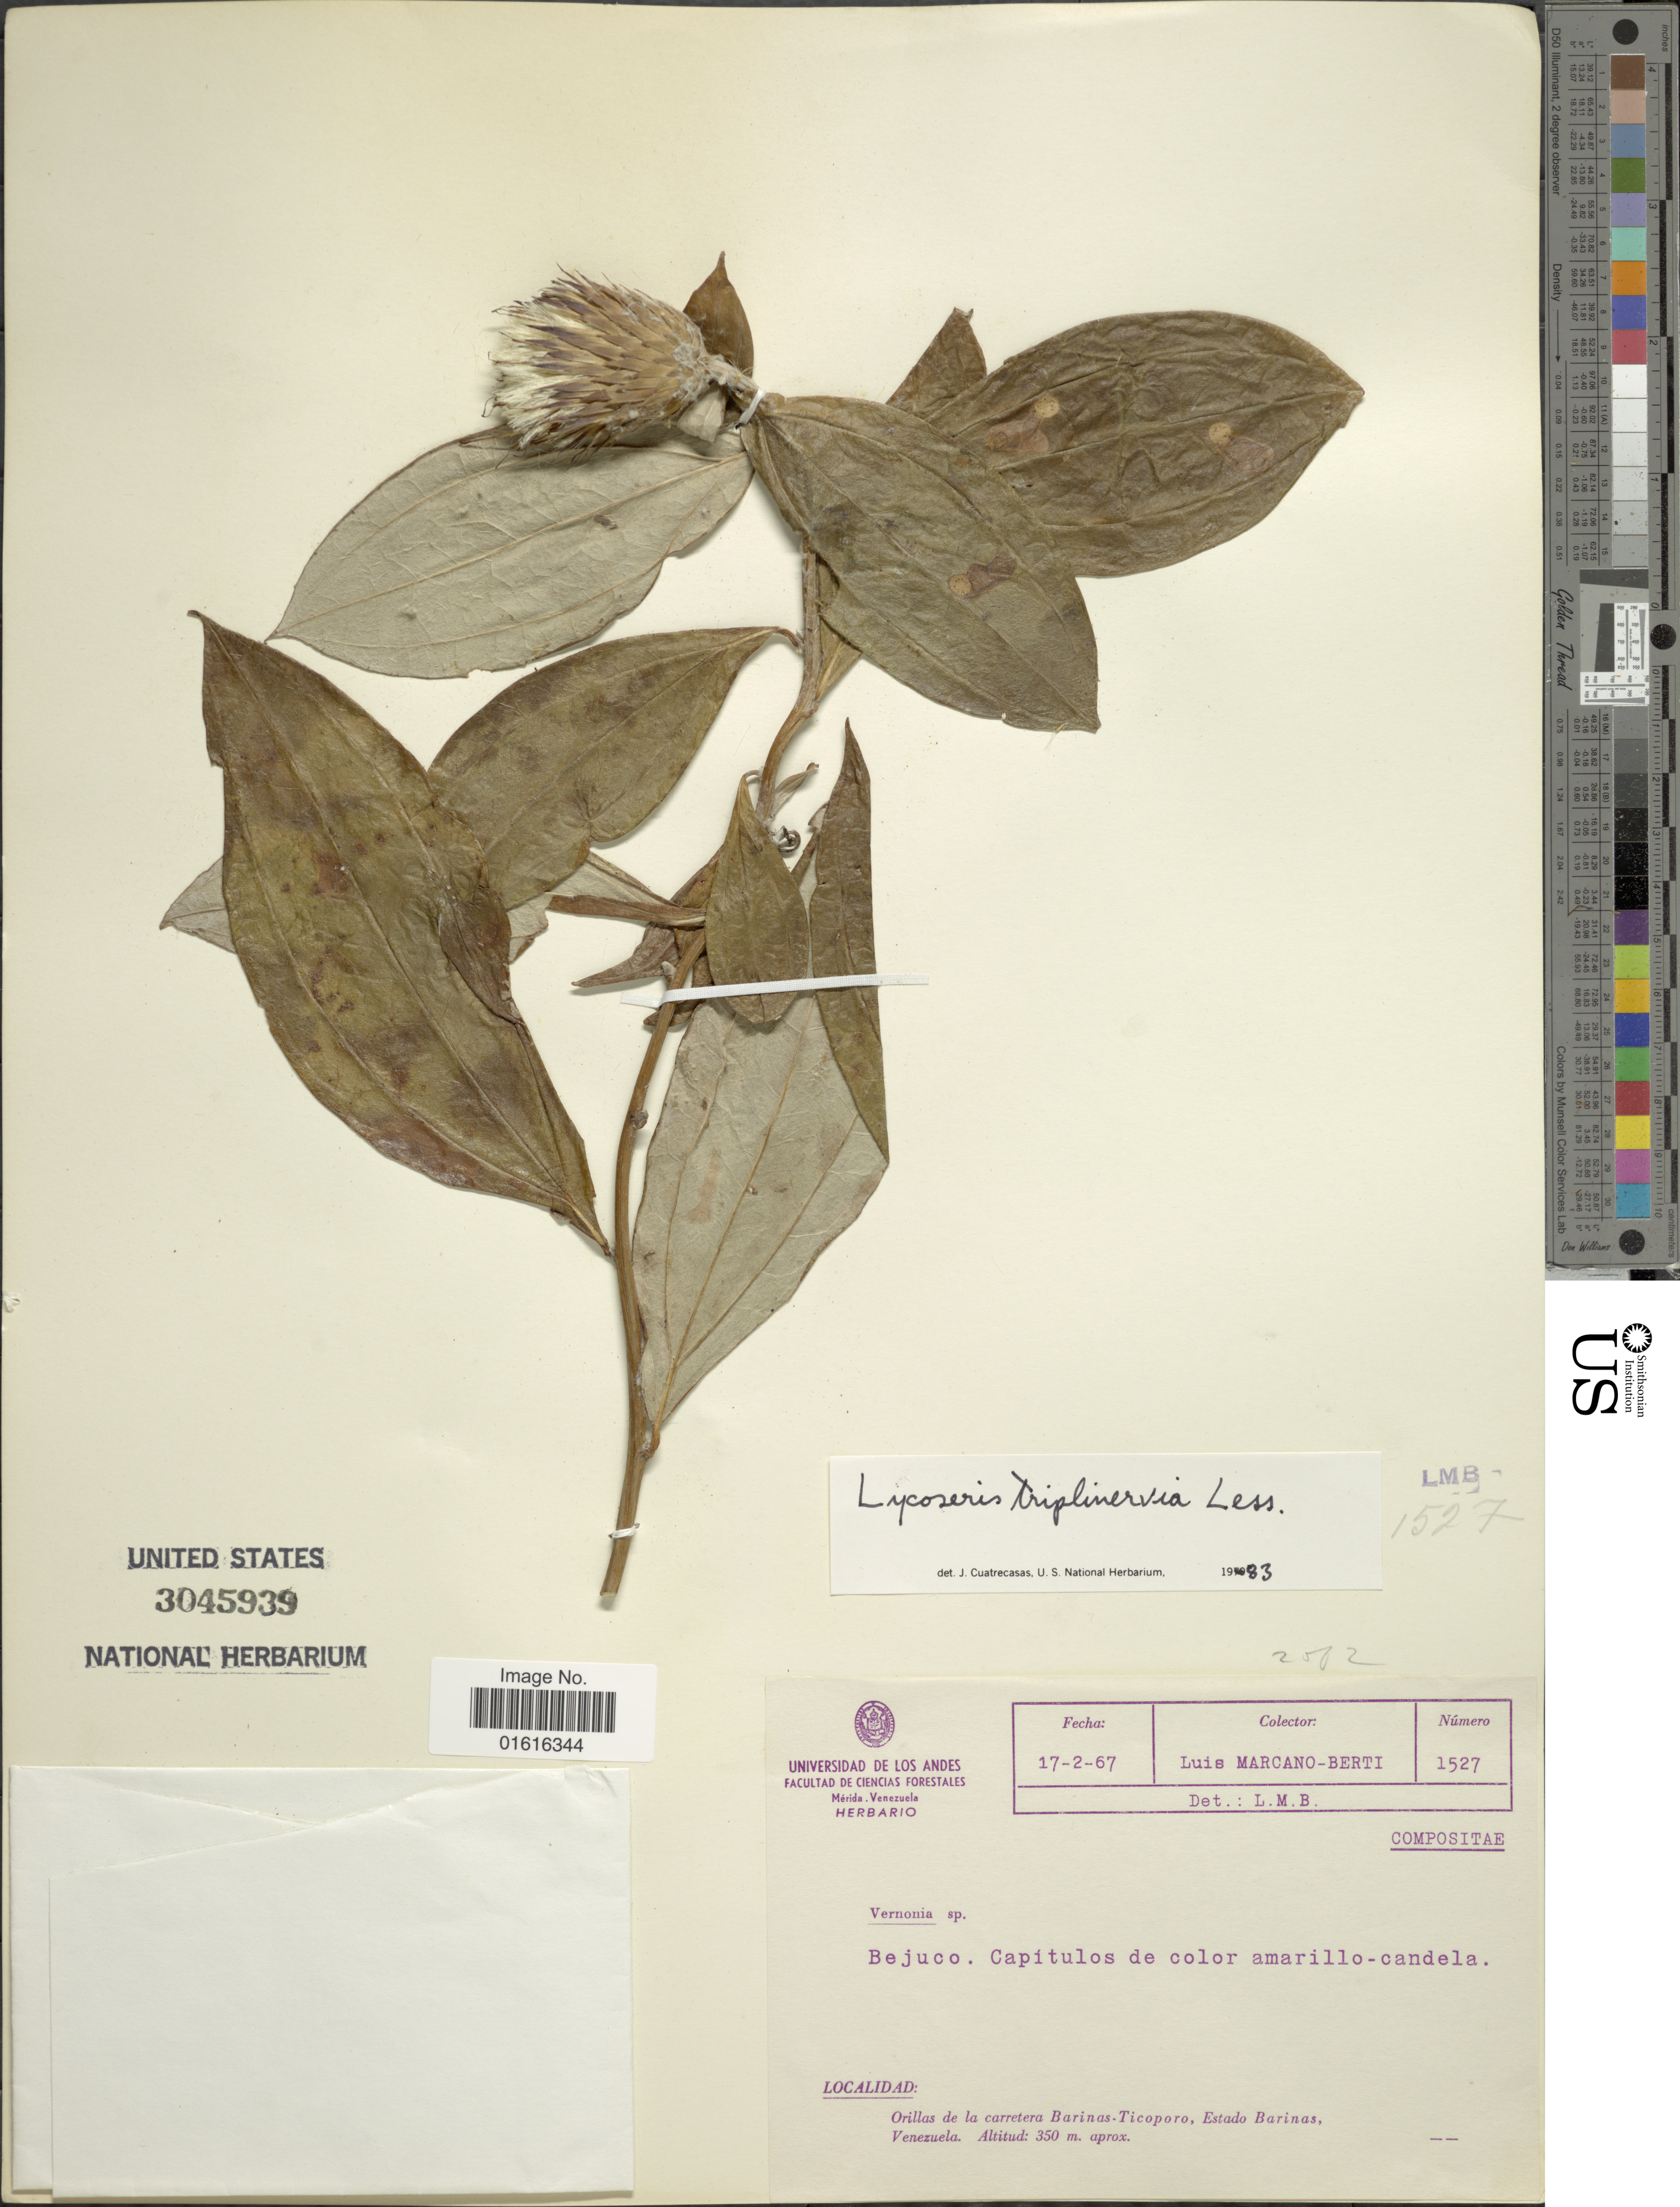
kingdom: Plantae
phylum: Tracheophyta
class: Magnoliopsida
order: Asterales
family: Asteraceae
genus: Lycoseris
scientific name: Lycoseris triplinervia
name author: Less.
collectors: L. Marcano-Berti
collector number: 1527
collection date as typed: Transcribed d/m/y: 17/2/67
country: Venezuela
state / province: Barinas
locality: Vernonia sp. Capitulos de color amarillo-candela. Orrilas de la carretera Barinas. Ticoporo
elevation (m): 350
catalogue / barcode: US 3045939